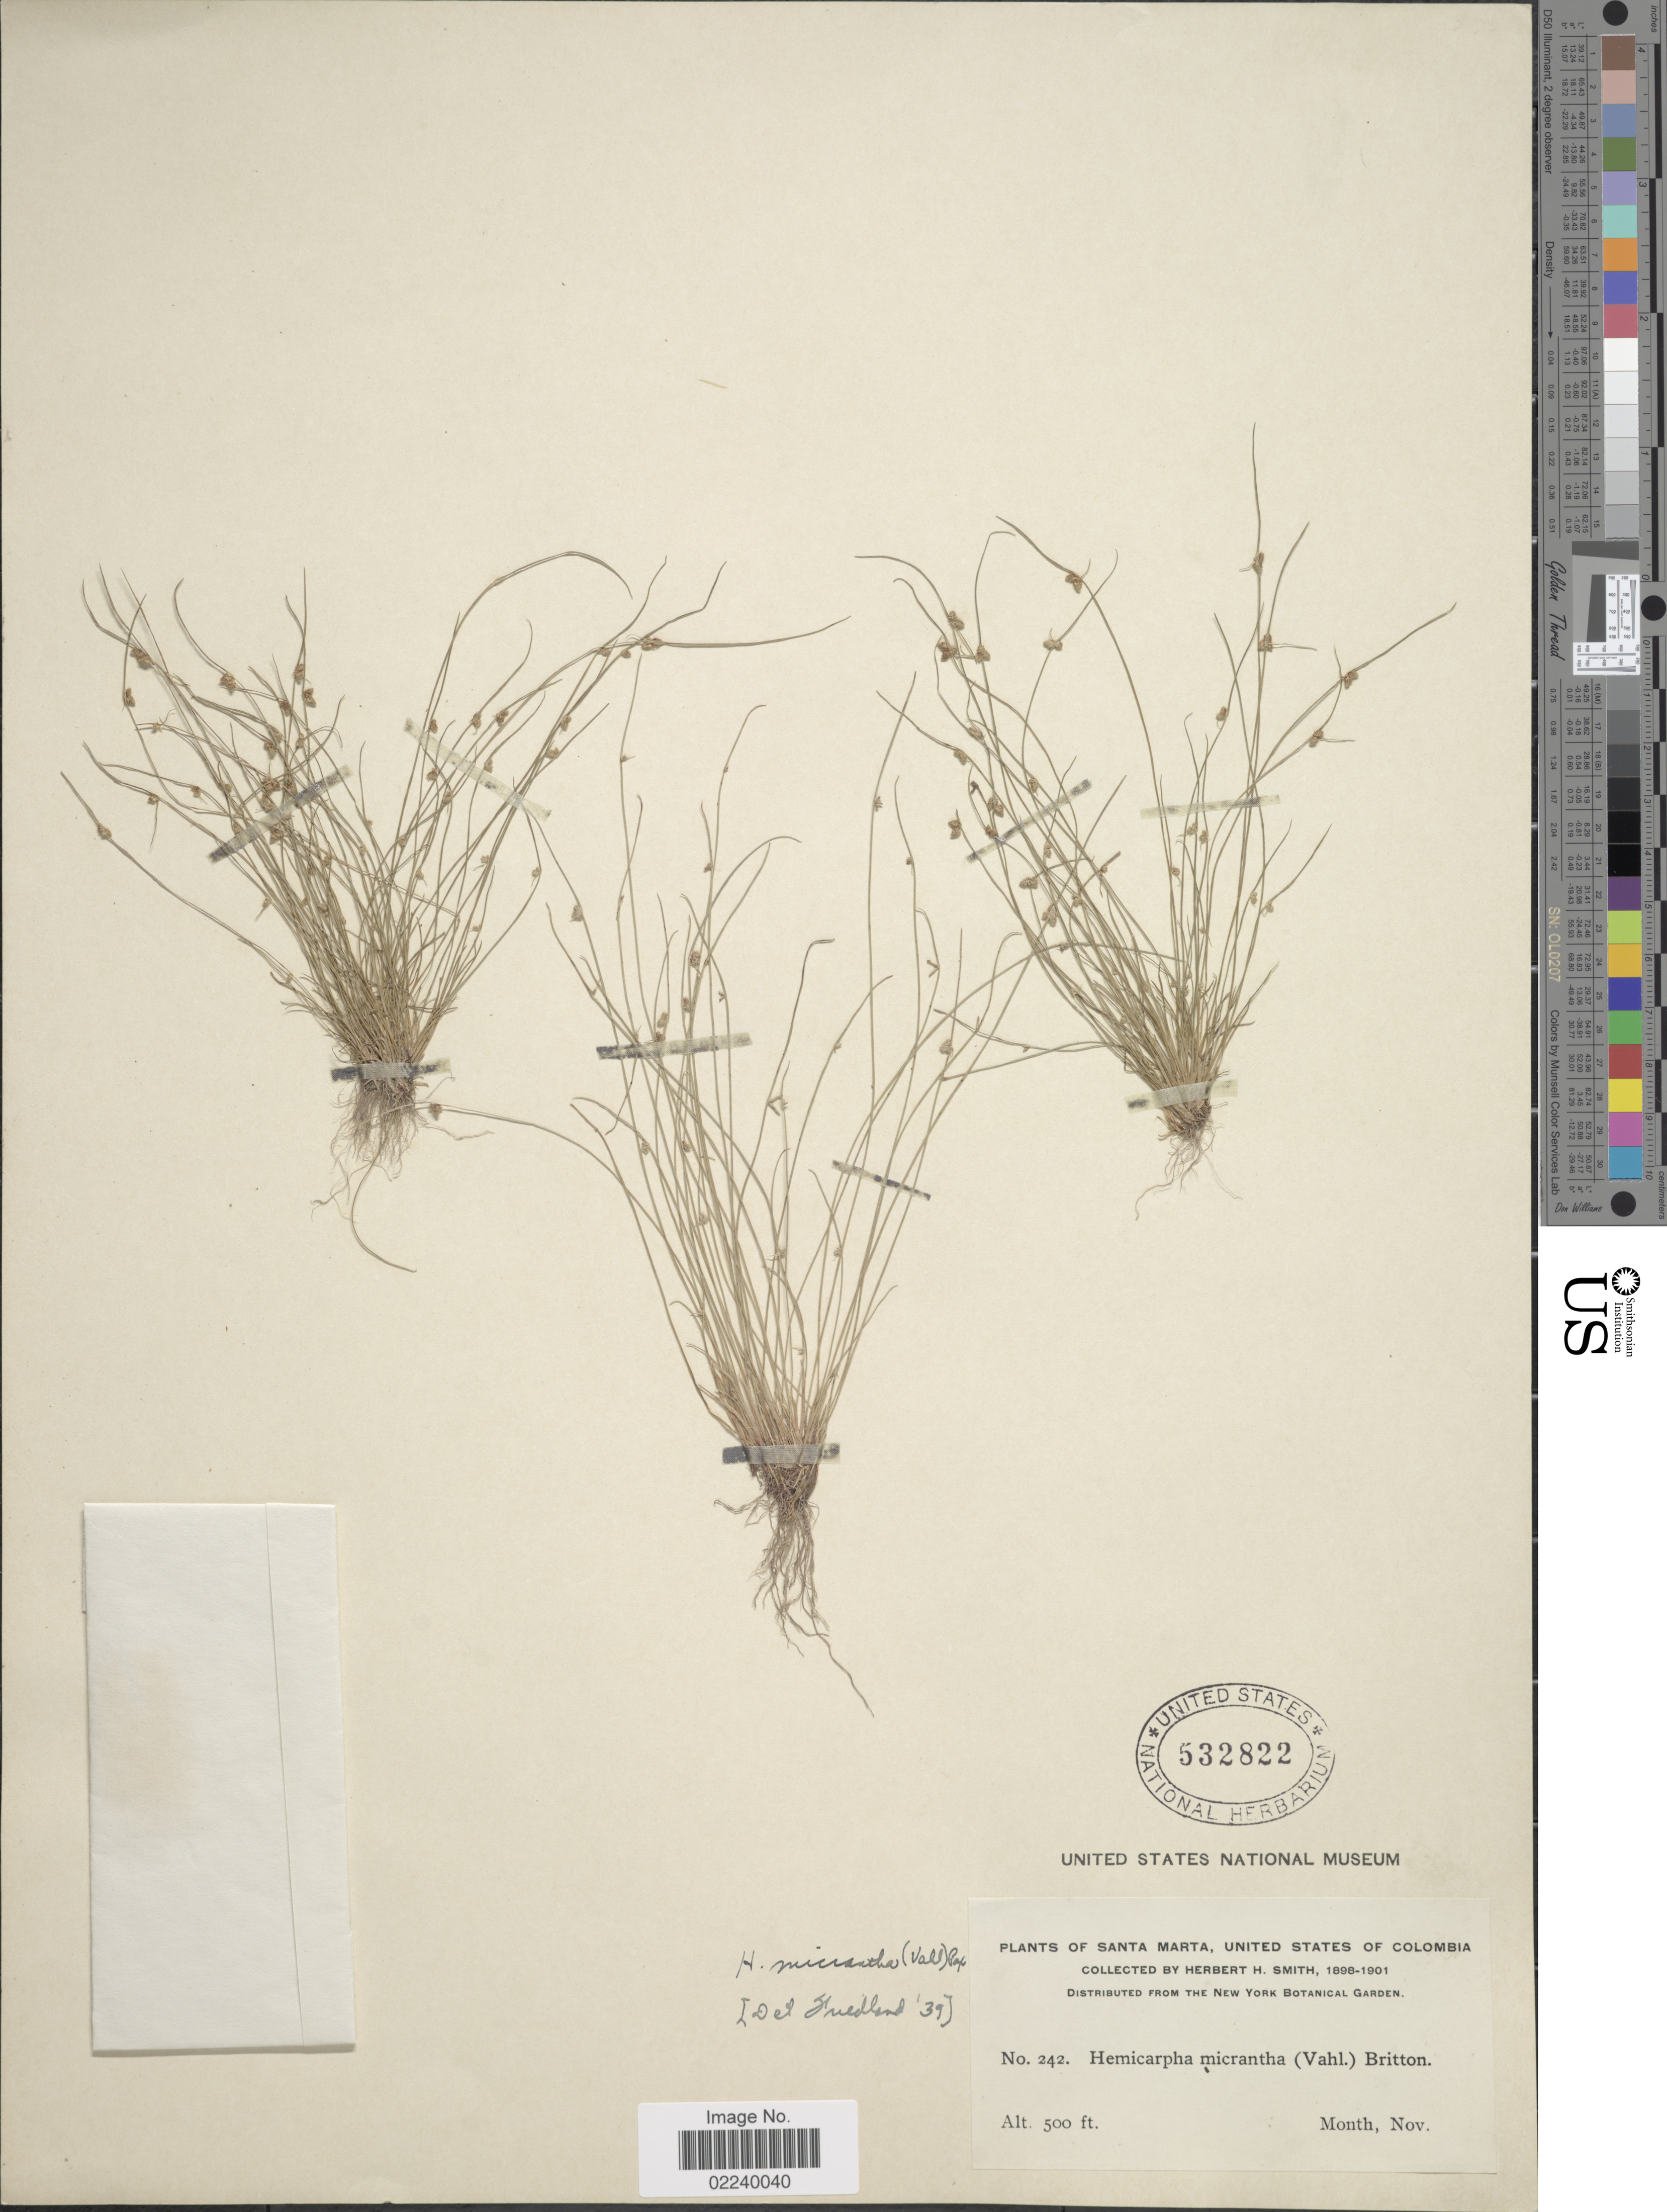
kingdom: Plantae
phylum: Tracheophyta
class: Liliopsida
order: Poales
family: Cyperaceae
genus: Cyperus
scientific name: Cyperus subsquarrosus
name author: (Muhl.) Bauters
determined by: Strong, M. T., (US), Smithsonian Institution - National Museum of Natural History (UNITED STATES)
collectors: Herbert H. Smith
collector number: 242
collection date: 1898-11/1901-11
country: Colombia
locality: Santa Marta, United States of Colombia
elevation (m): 152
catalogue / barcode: US 532822